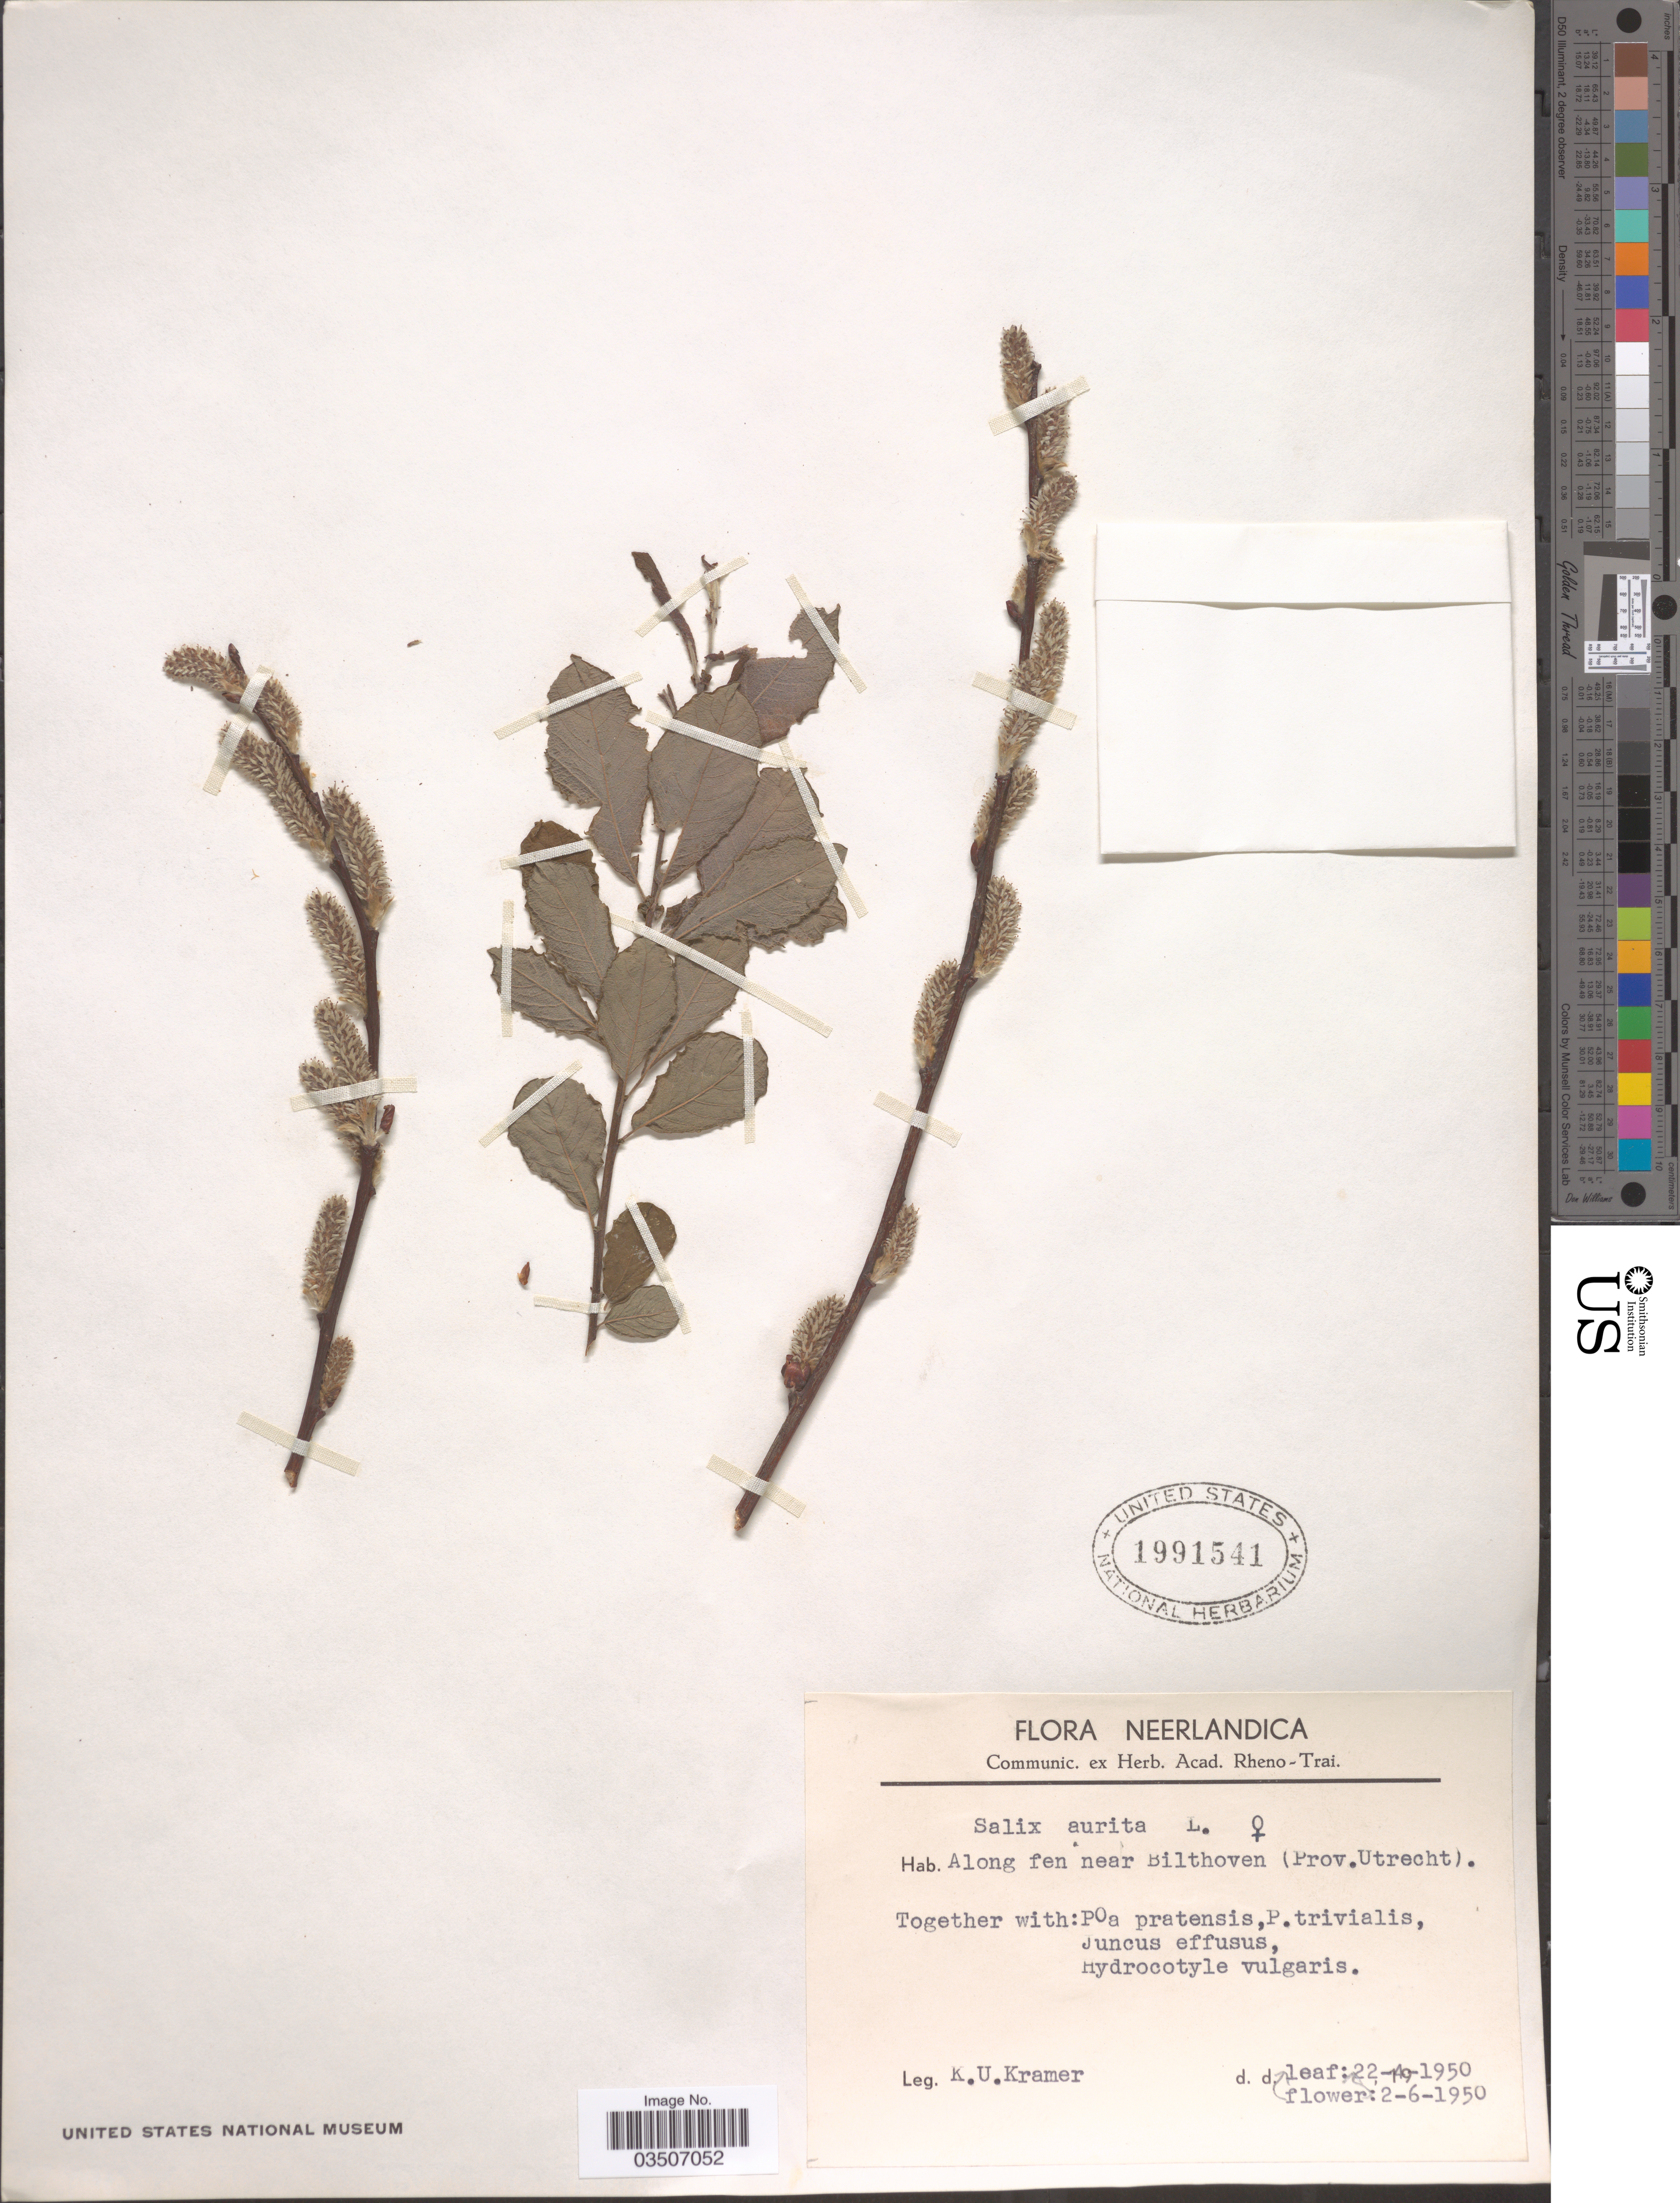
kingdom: Plantae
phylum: Tracheophyta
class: Magnoliopsida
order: Malpighiales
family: Salicaceae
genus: Salix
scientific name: Salix aurita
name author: L.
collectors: K. U. Kramer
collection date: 1950-04-22/1950-06-02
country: Netherlands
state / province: Utrecht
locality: Neerlandica. Near Bilthoven (Prov. Utrecht).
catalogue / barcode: US 1991541